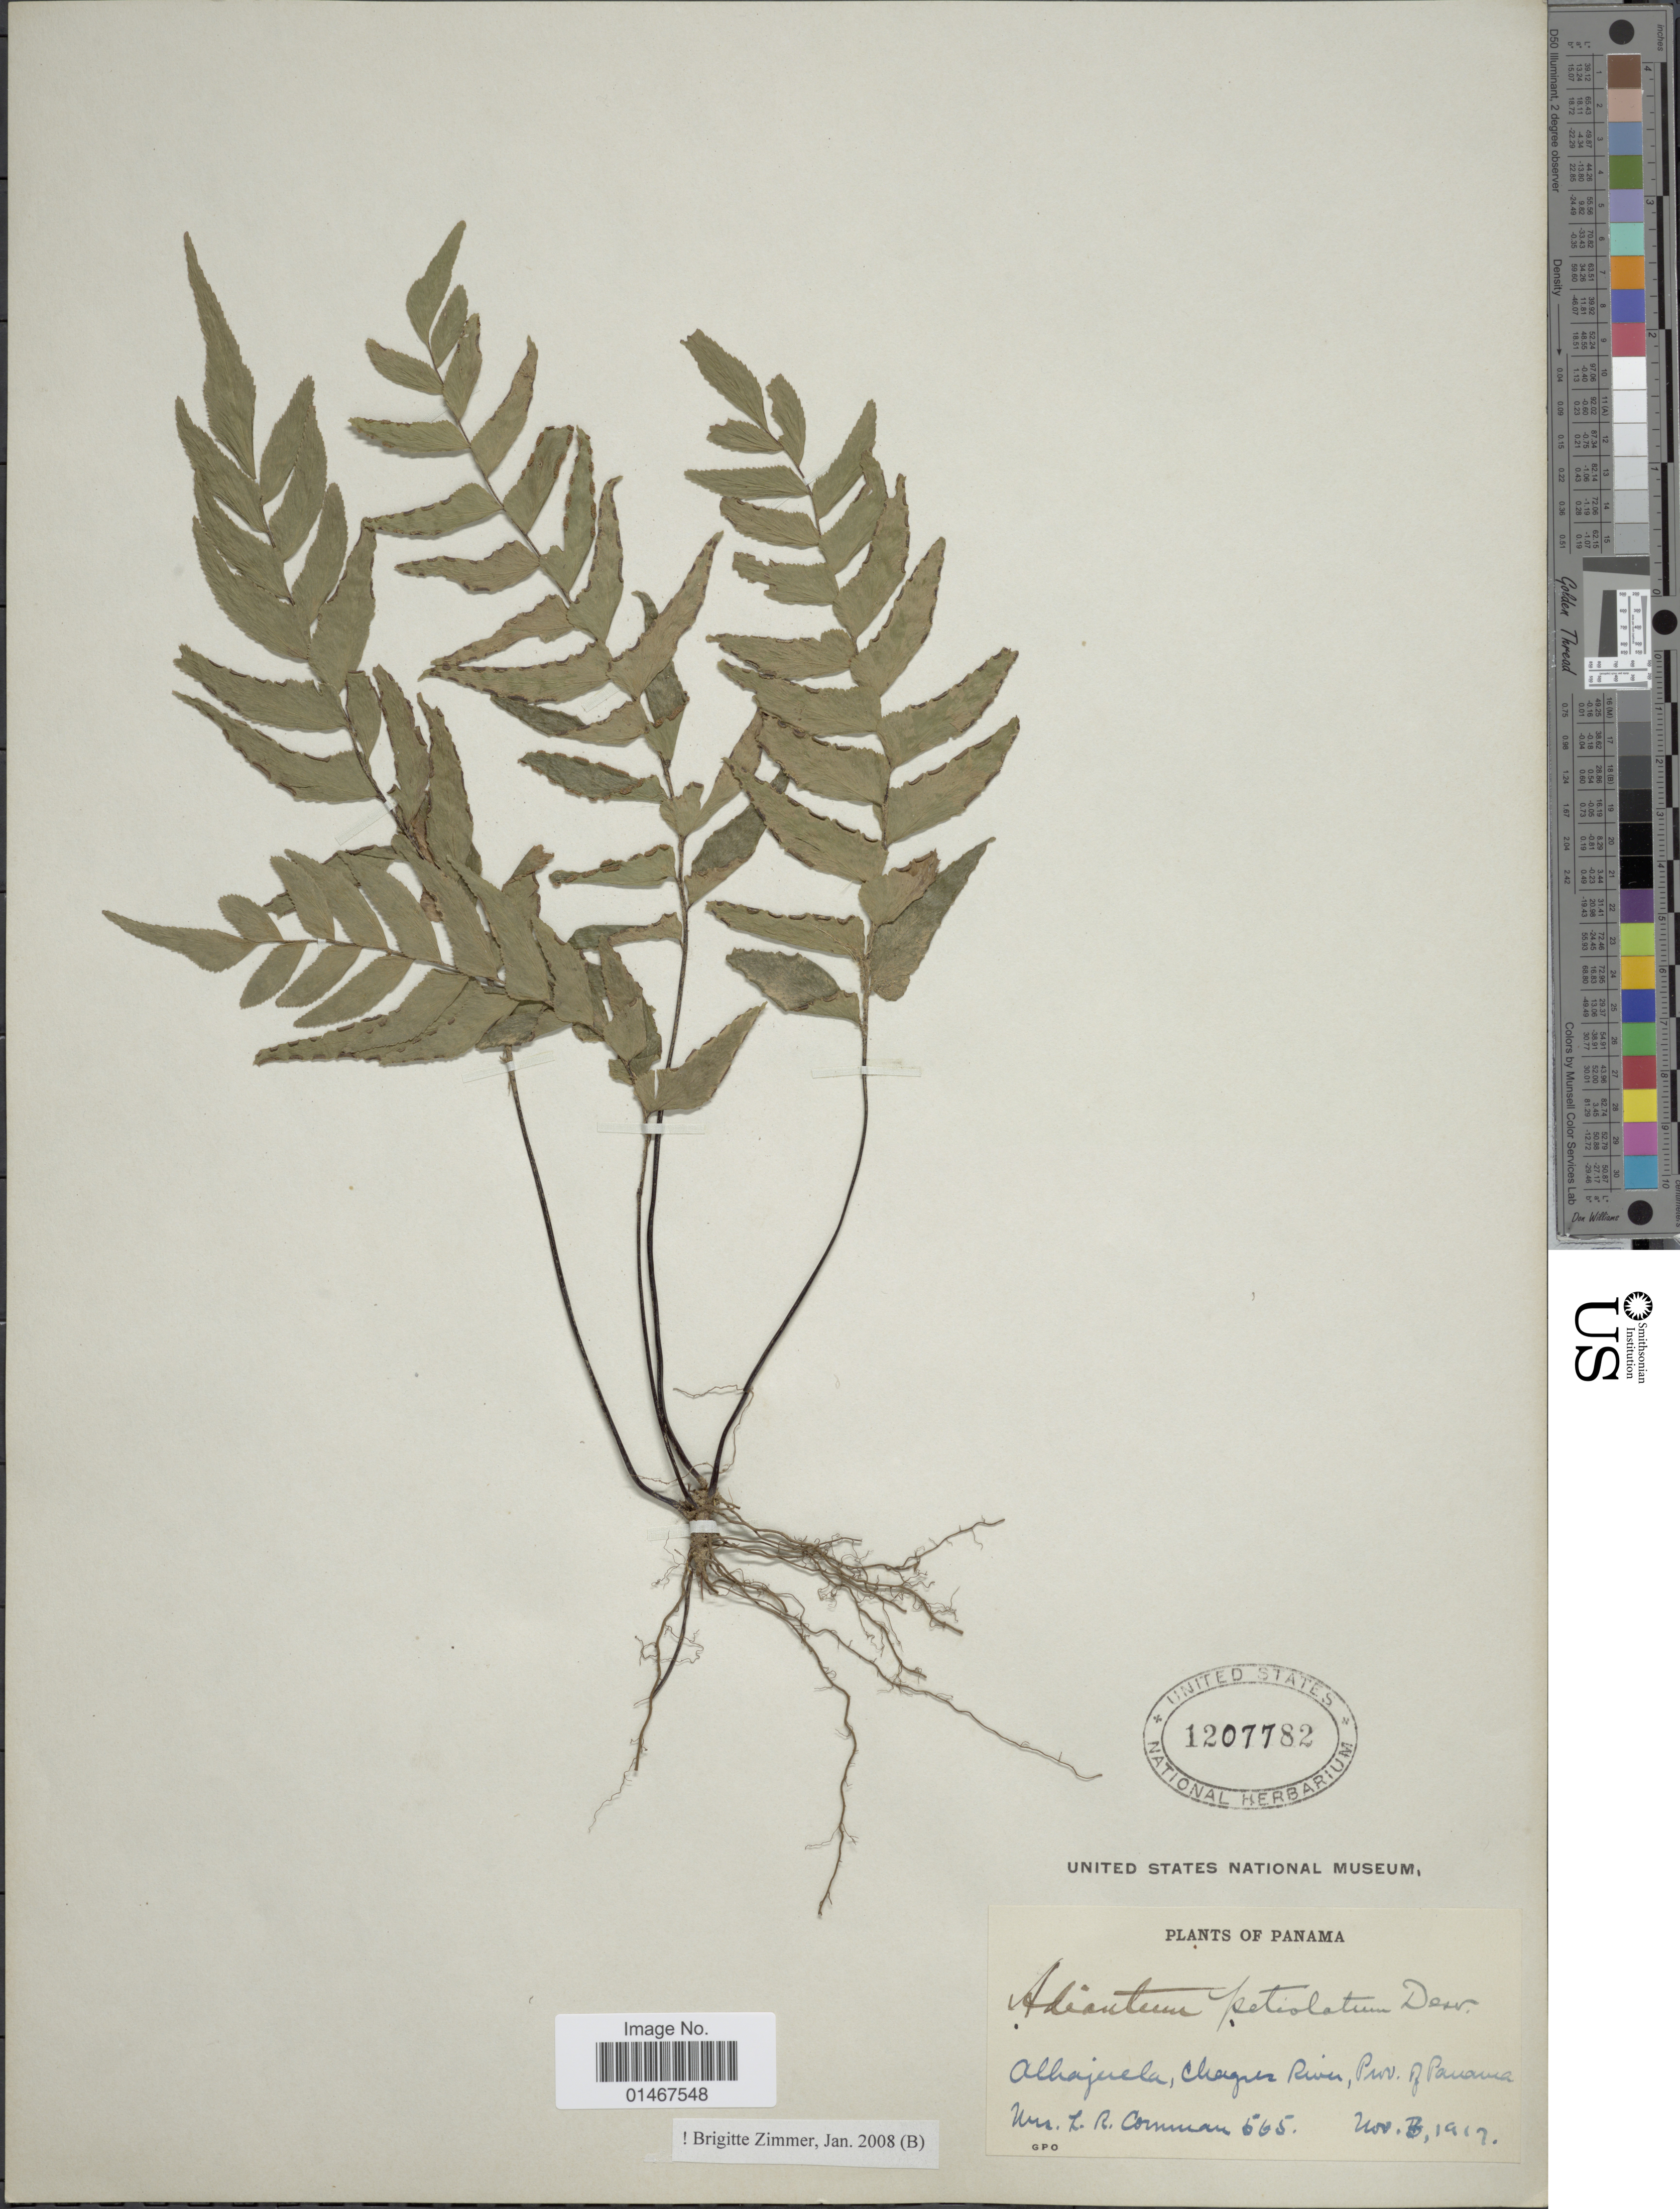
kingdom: Plantae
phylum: Tracheophyta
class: Polypodiopsida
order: Polypodiales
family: Pteridaceae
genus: Adiantum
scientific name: Adiantum petiolatum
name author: Desv.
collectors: L. Cornman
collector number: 565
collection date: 1917-11-03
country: Panama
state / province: Panamá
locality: Alhajuela, Chagres River, Prov. of Panama.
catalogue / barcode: US 1207782